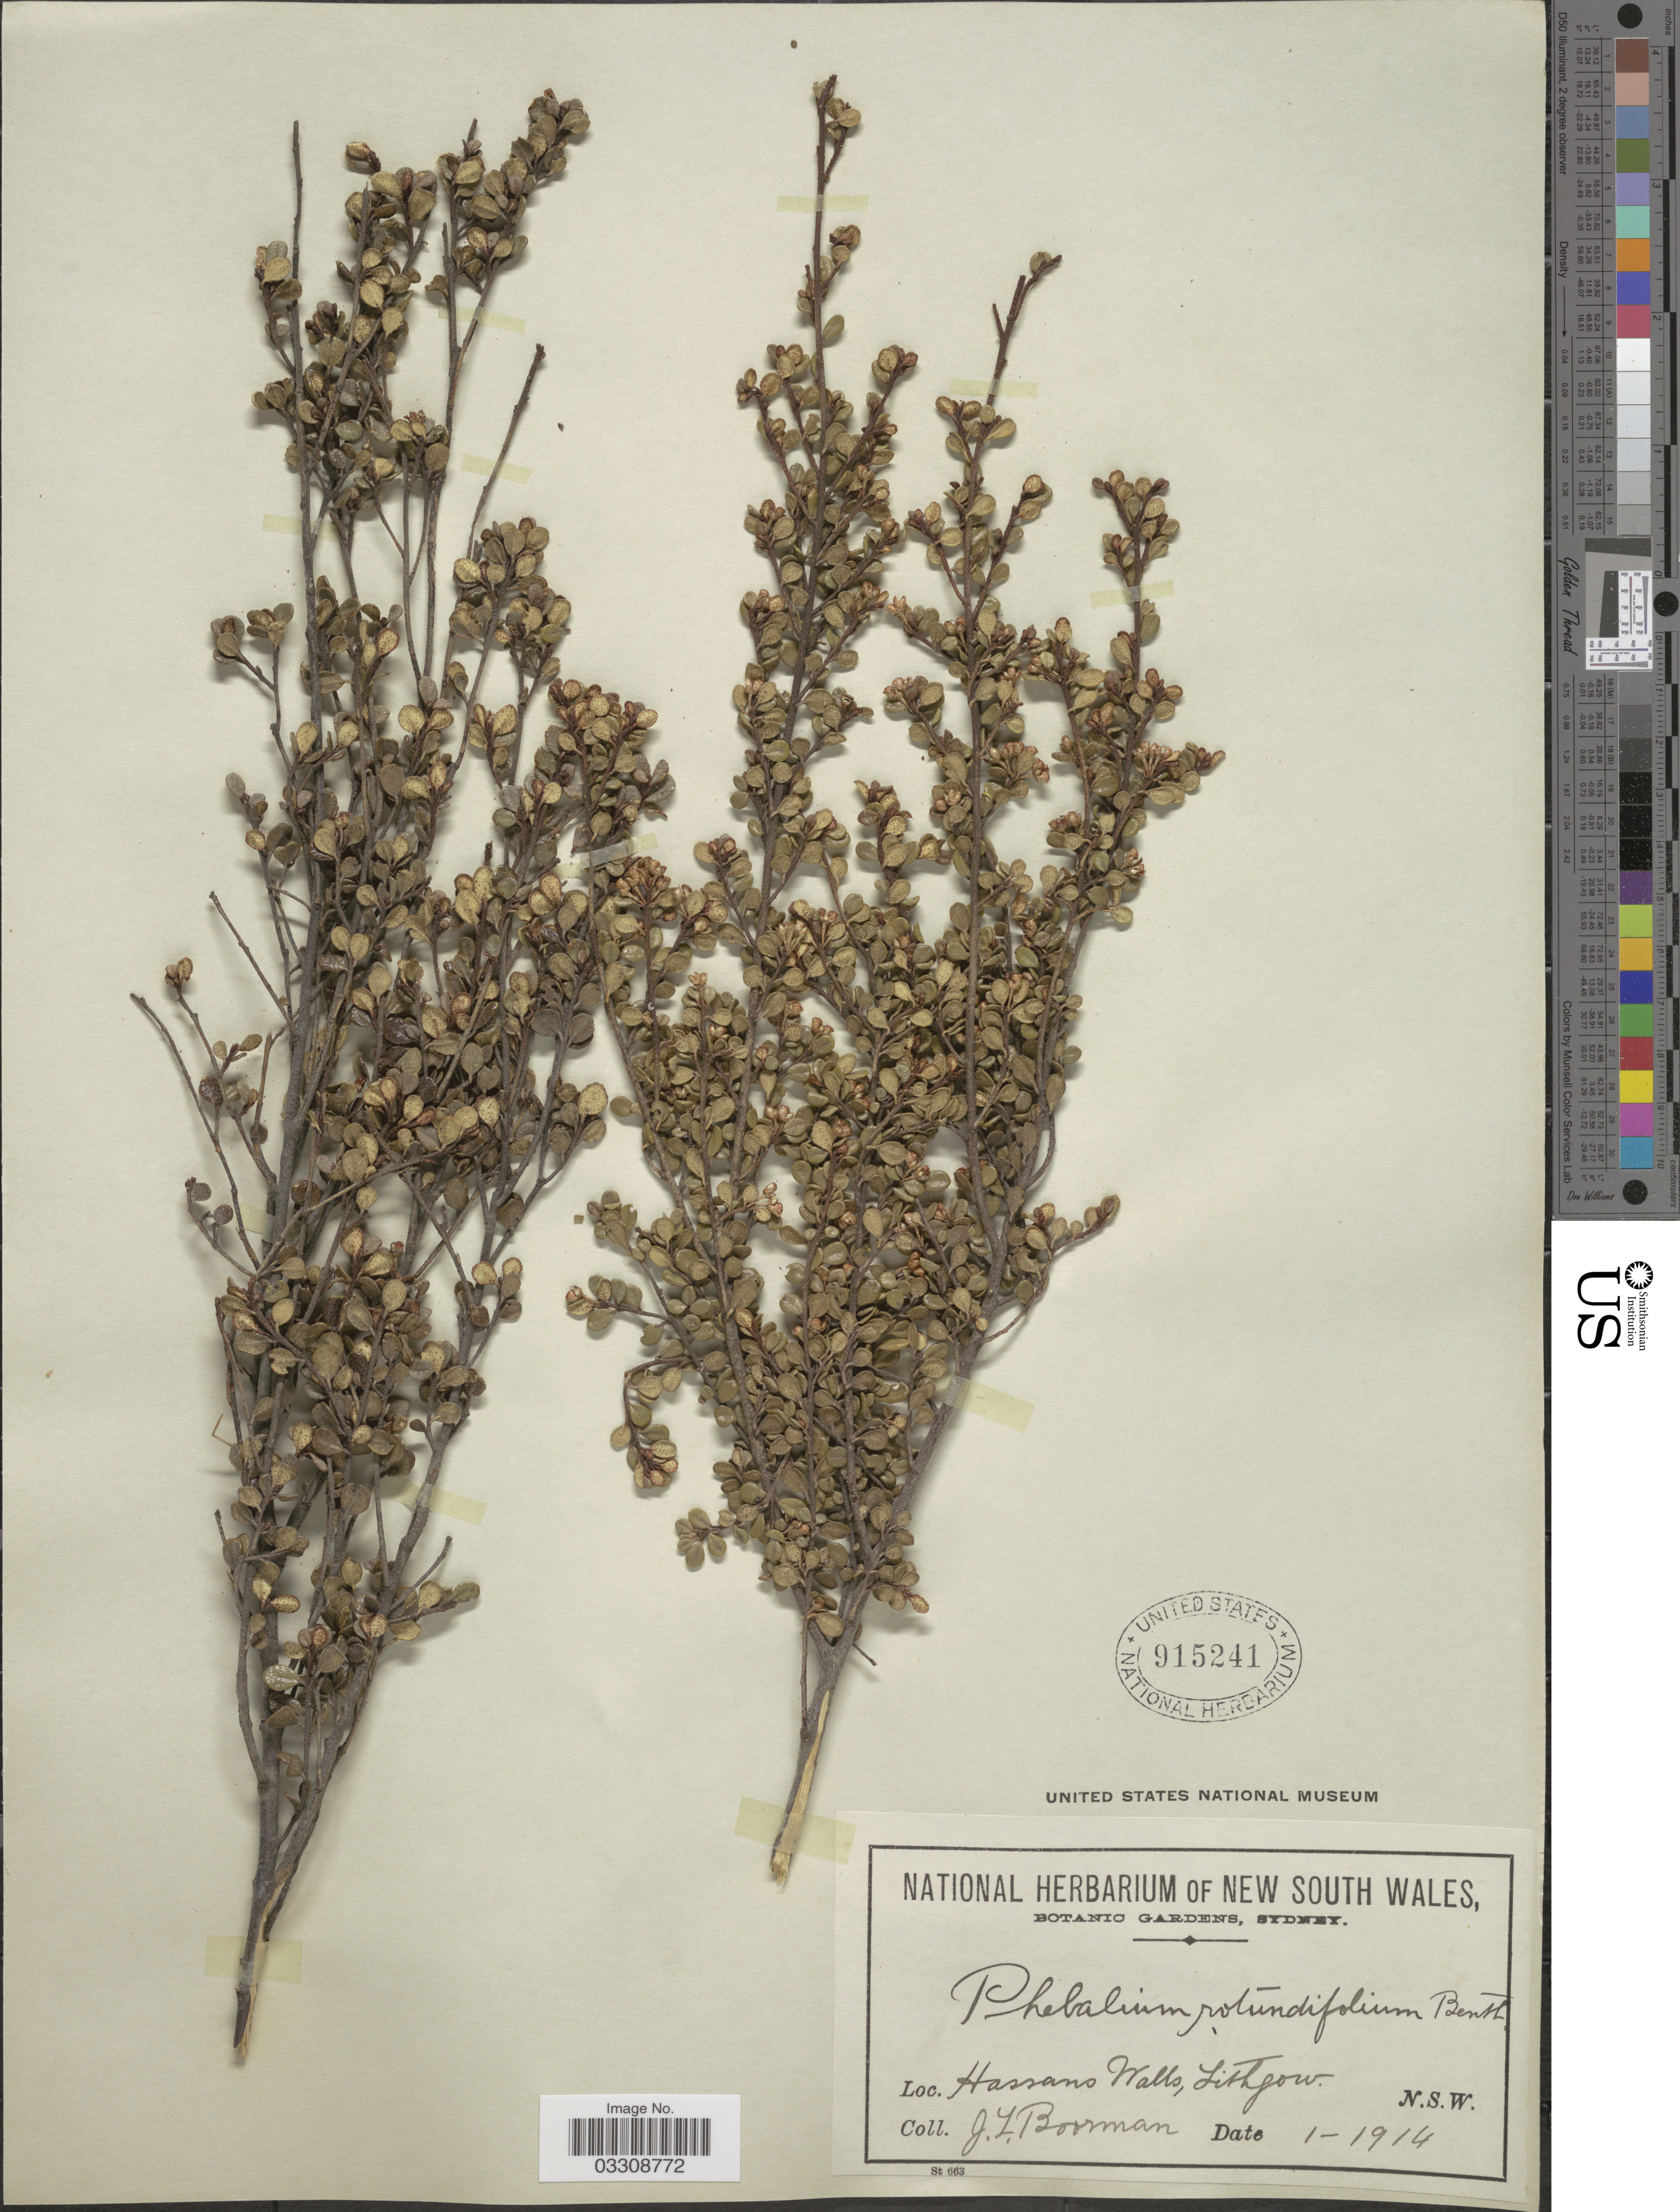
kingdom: Plantae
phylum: Tracheophyta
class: Magnoliopsida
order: Sapindales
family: Rutaceae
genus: Leionema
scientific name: Leionema rotundifolium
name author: (A. Cunn. ex Endl.) Paul G. Wilson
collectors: J. Boorman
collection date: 1914-01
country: Australia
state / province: New South Wales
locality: Hassans Walls, Lithgow.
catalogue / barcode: US 915241